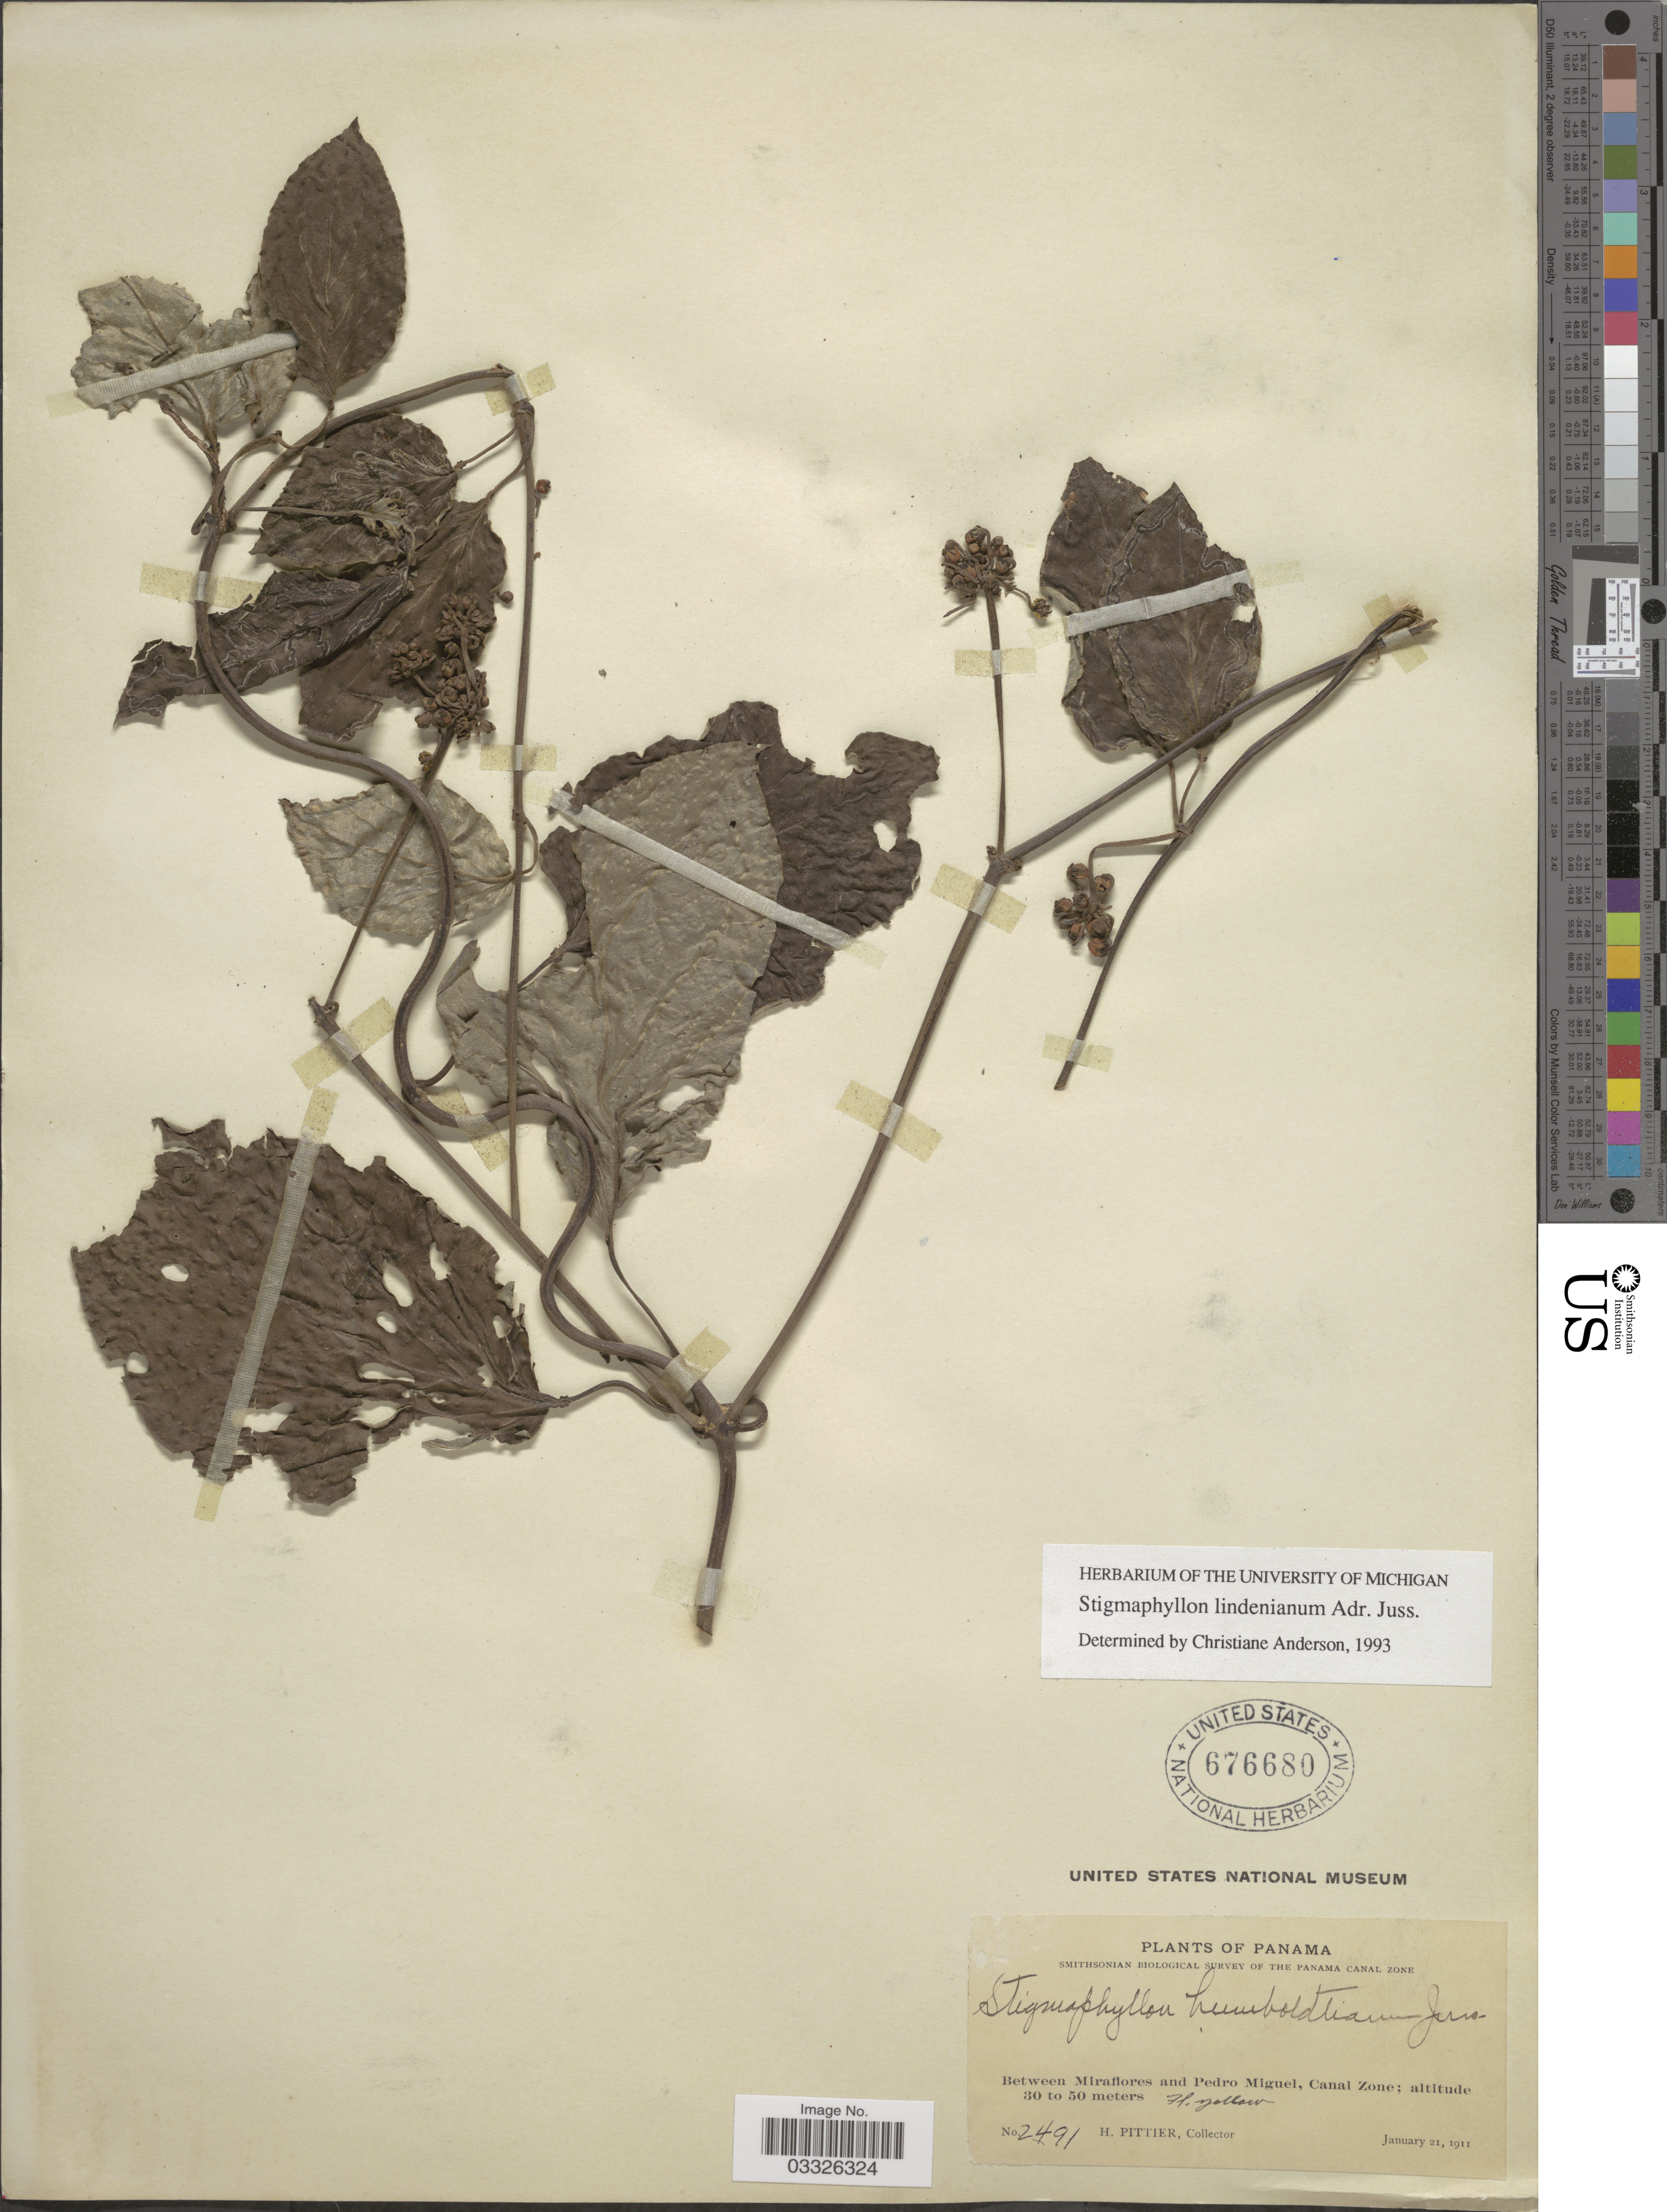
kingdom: Plantae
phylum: Tracheophyta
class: Magnoliopsida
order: Malpighiales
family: Malpighiaceae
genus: Stigmaphyllon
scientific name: Stigmaphyllon lindenianum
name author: A. Juss.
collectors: H. F. Pittier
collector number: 2491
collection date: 1911-01-21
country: Panama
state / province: Panamá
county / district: Canal Zone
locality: Between Miraflores and Pedro Miguel, Canal Zone.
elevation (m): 30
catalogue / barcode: US 676680